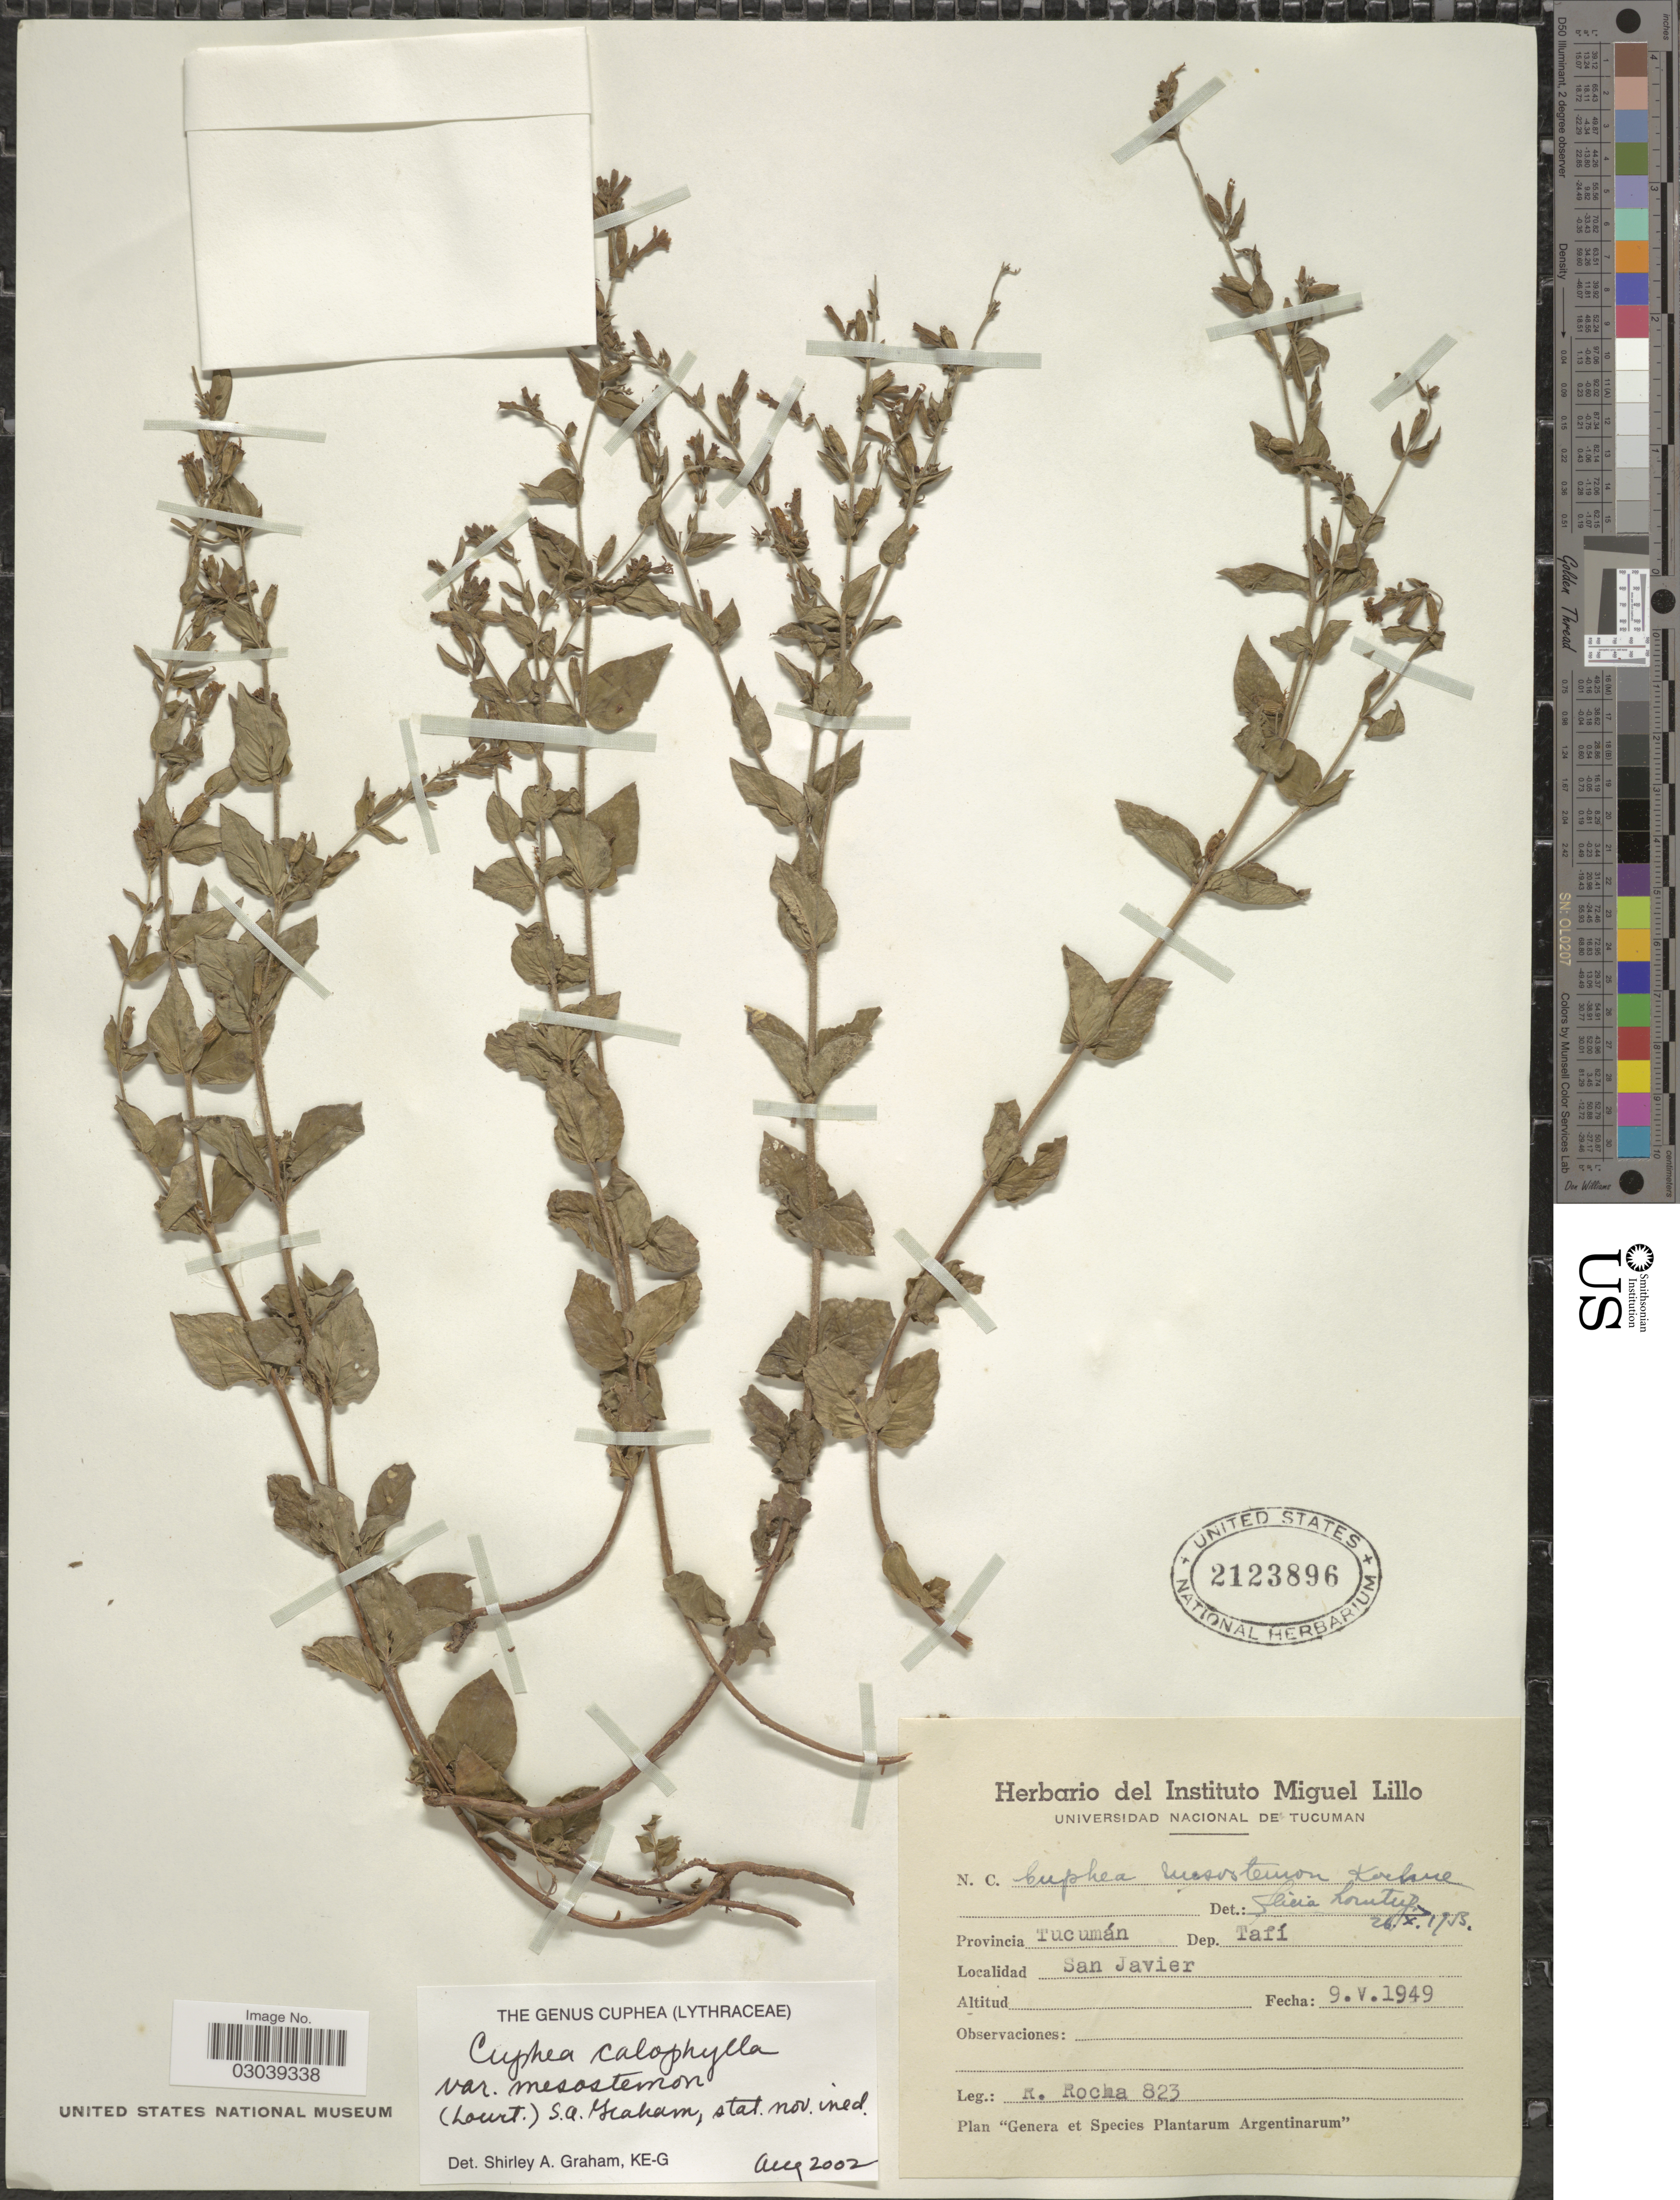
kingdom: Plantae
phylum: Tracheophyta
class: Magnoliopsida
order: Myrtales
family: Lythraceae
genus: Cuphea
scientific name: Cuphea calophylla subsp. mesostemon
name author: (Koehne) Lourteig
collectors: R. Rocha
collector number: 823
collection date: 1949-05-09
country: Argentina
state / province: Tucuman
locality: Dep. Tafí. San Javier.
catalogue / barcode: US 2123896